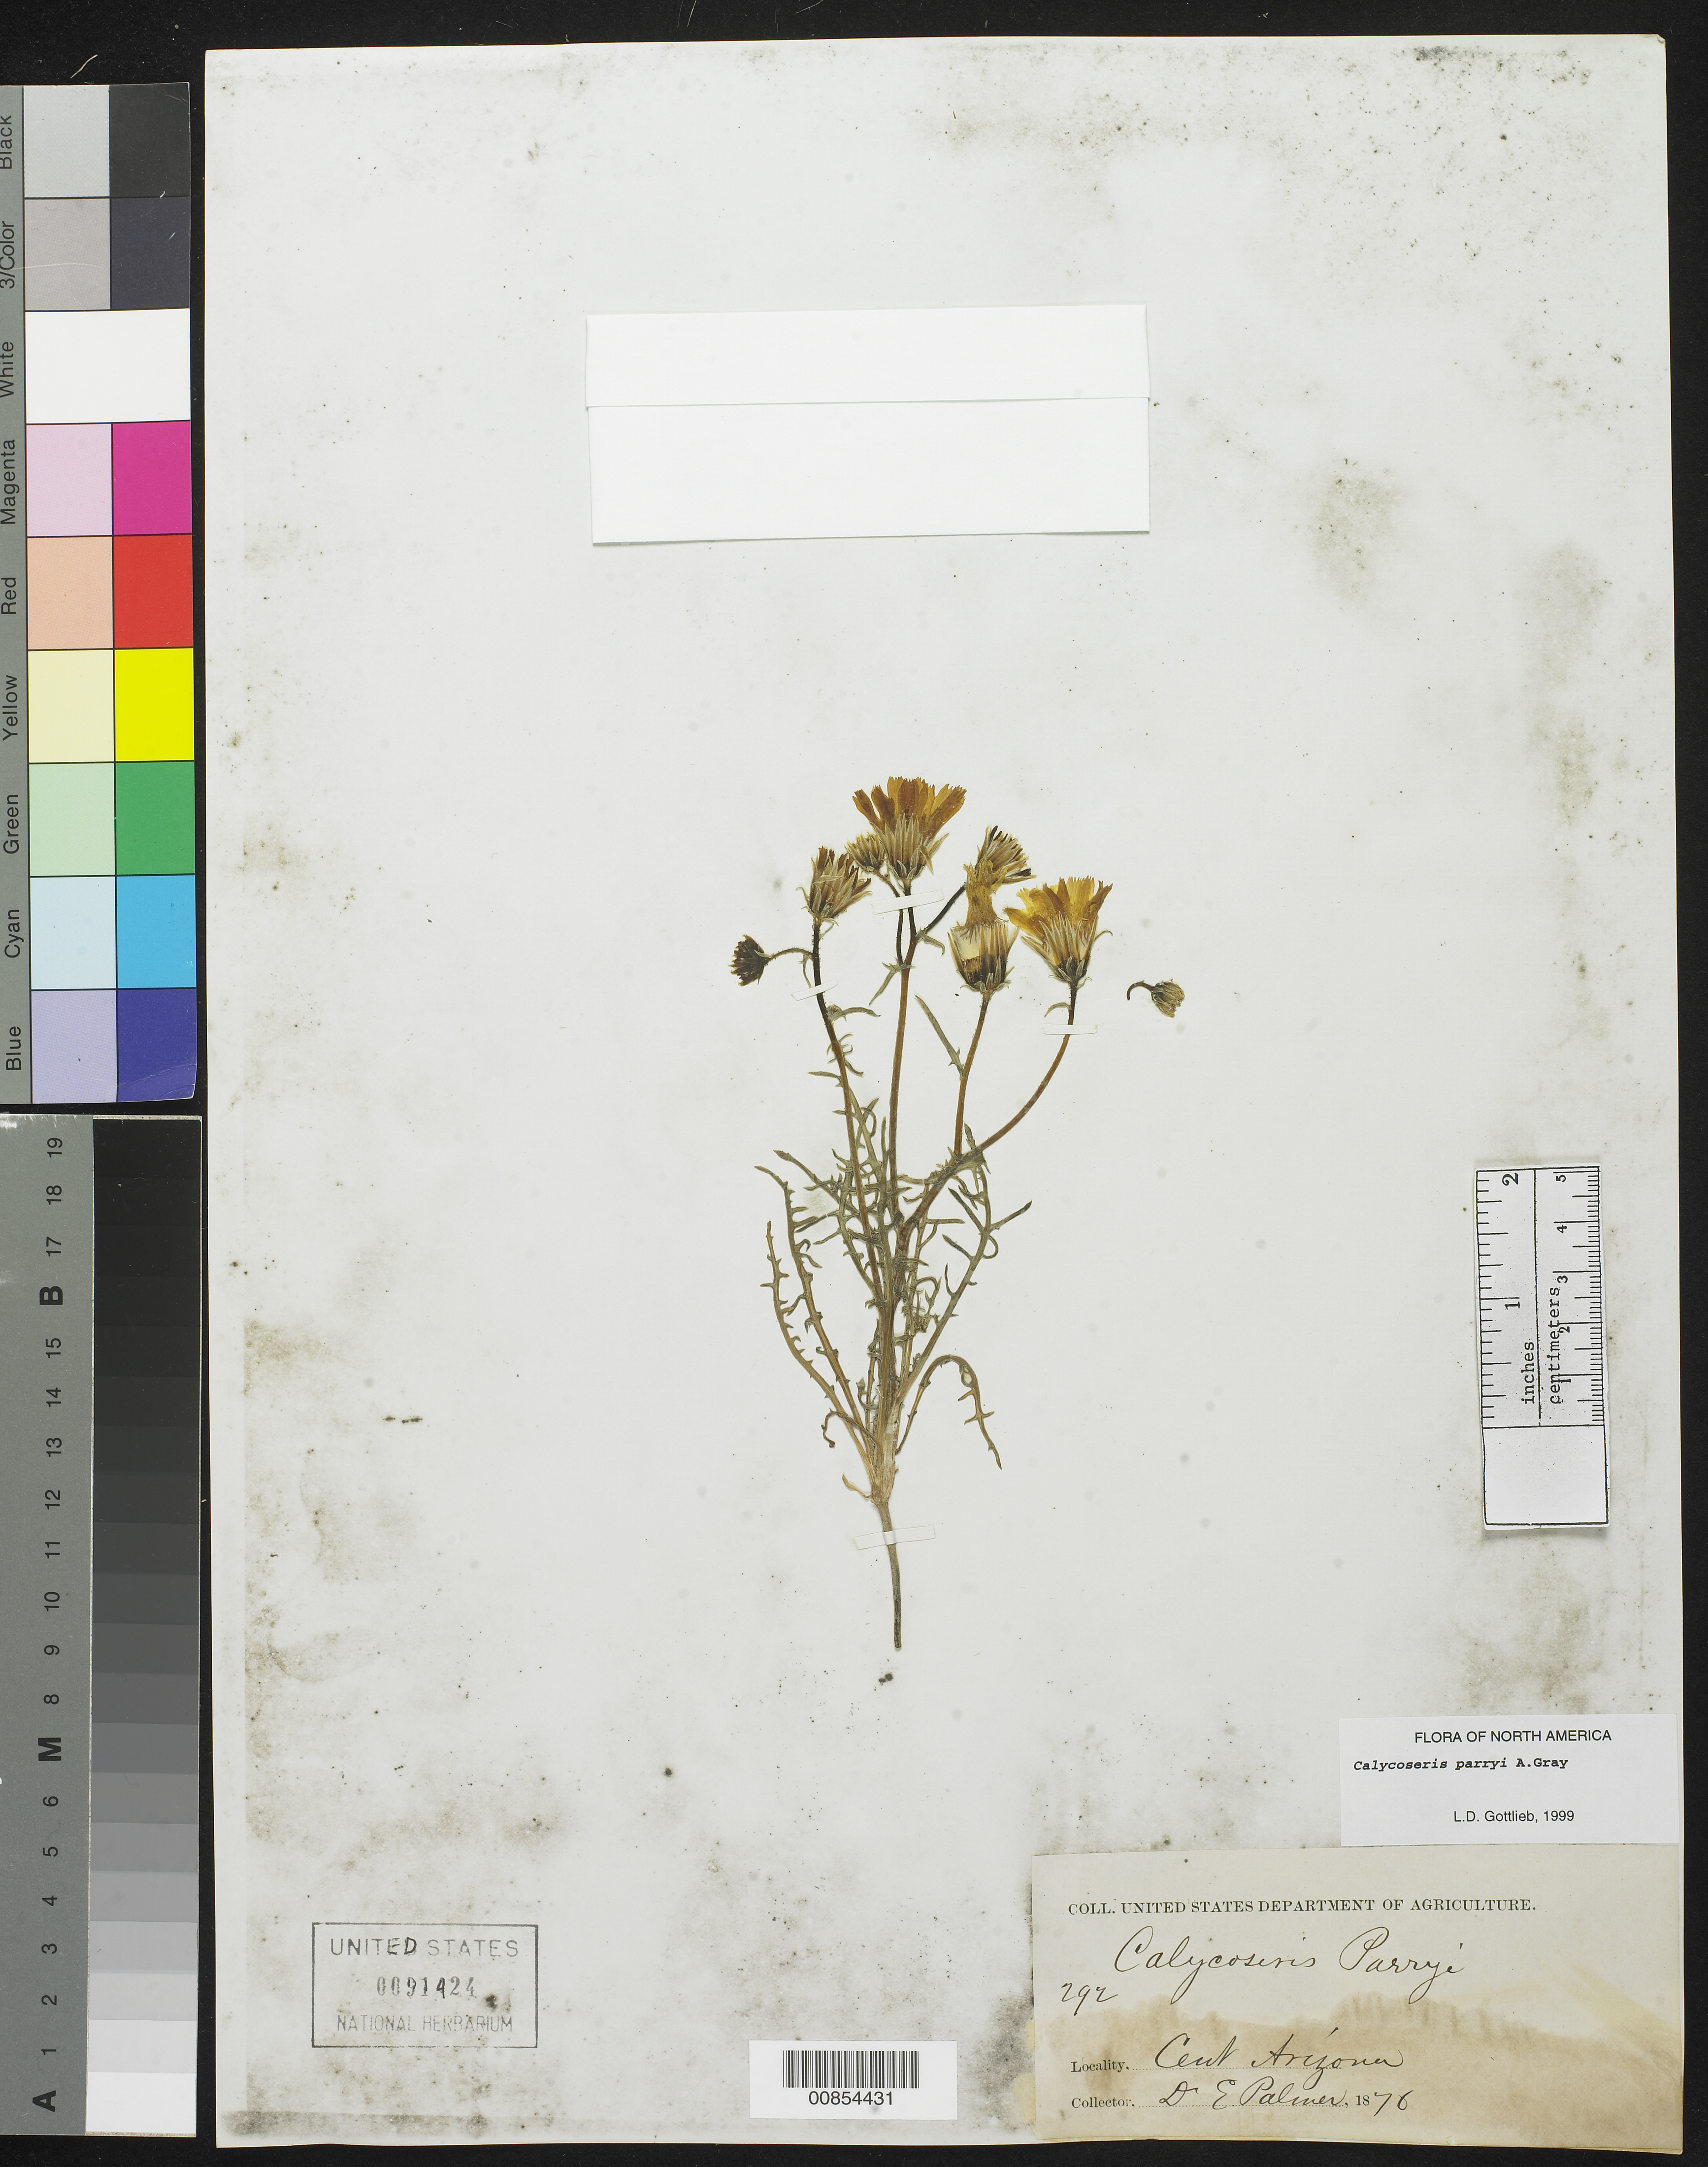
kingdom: Plantae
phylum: Tracheophyta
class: Magnoliopsida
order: Asterales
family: Asteraceae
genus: Calycoseris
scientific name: Calycoseris parryi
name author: A. Gray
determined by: Gottlieb, L. D., (DAV), University of California Davis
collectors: E. Palmer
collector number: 292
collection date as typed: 1876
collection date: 1876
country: United States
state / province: Arizona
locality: Central Arizona.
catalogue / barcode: US 91424